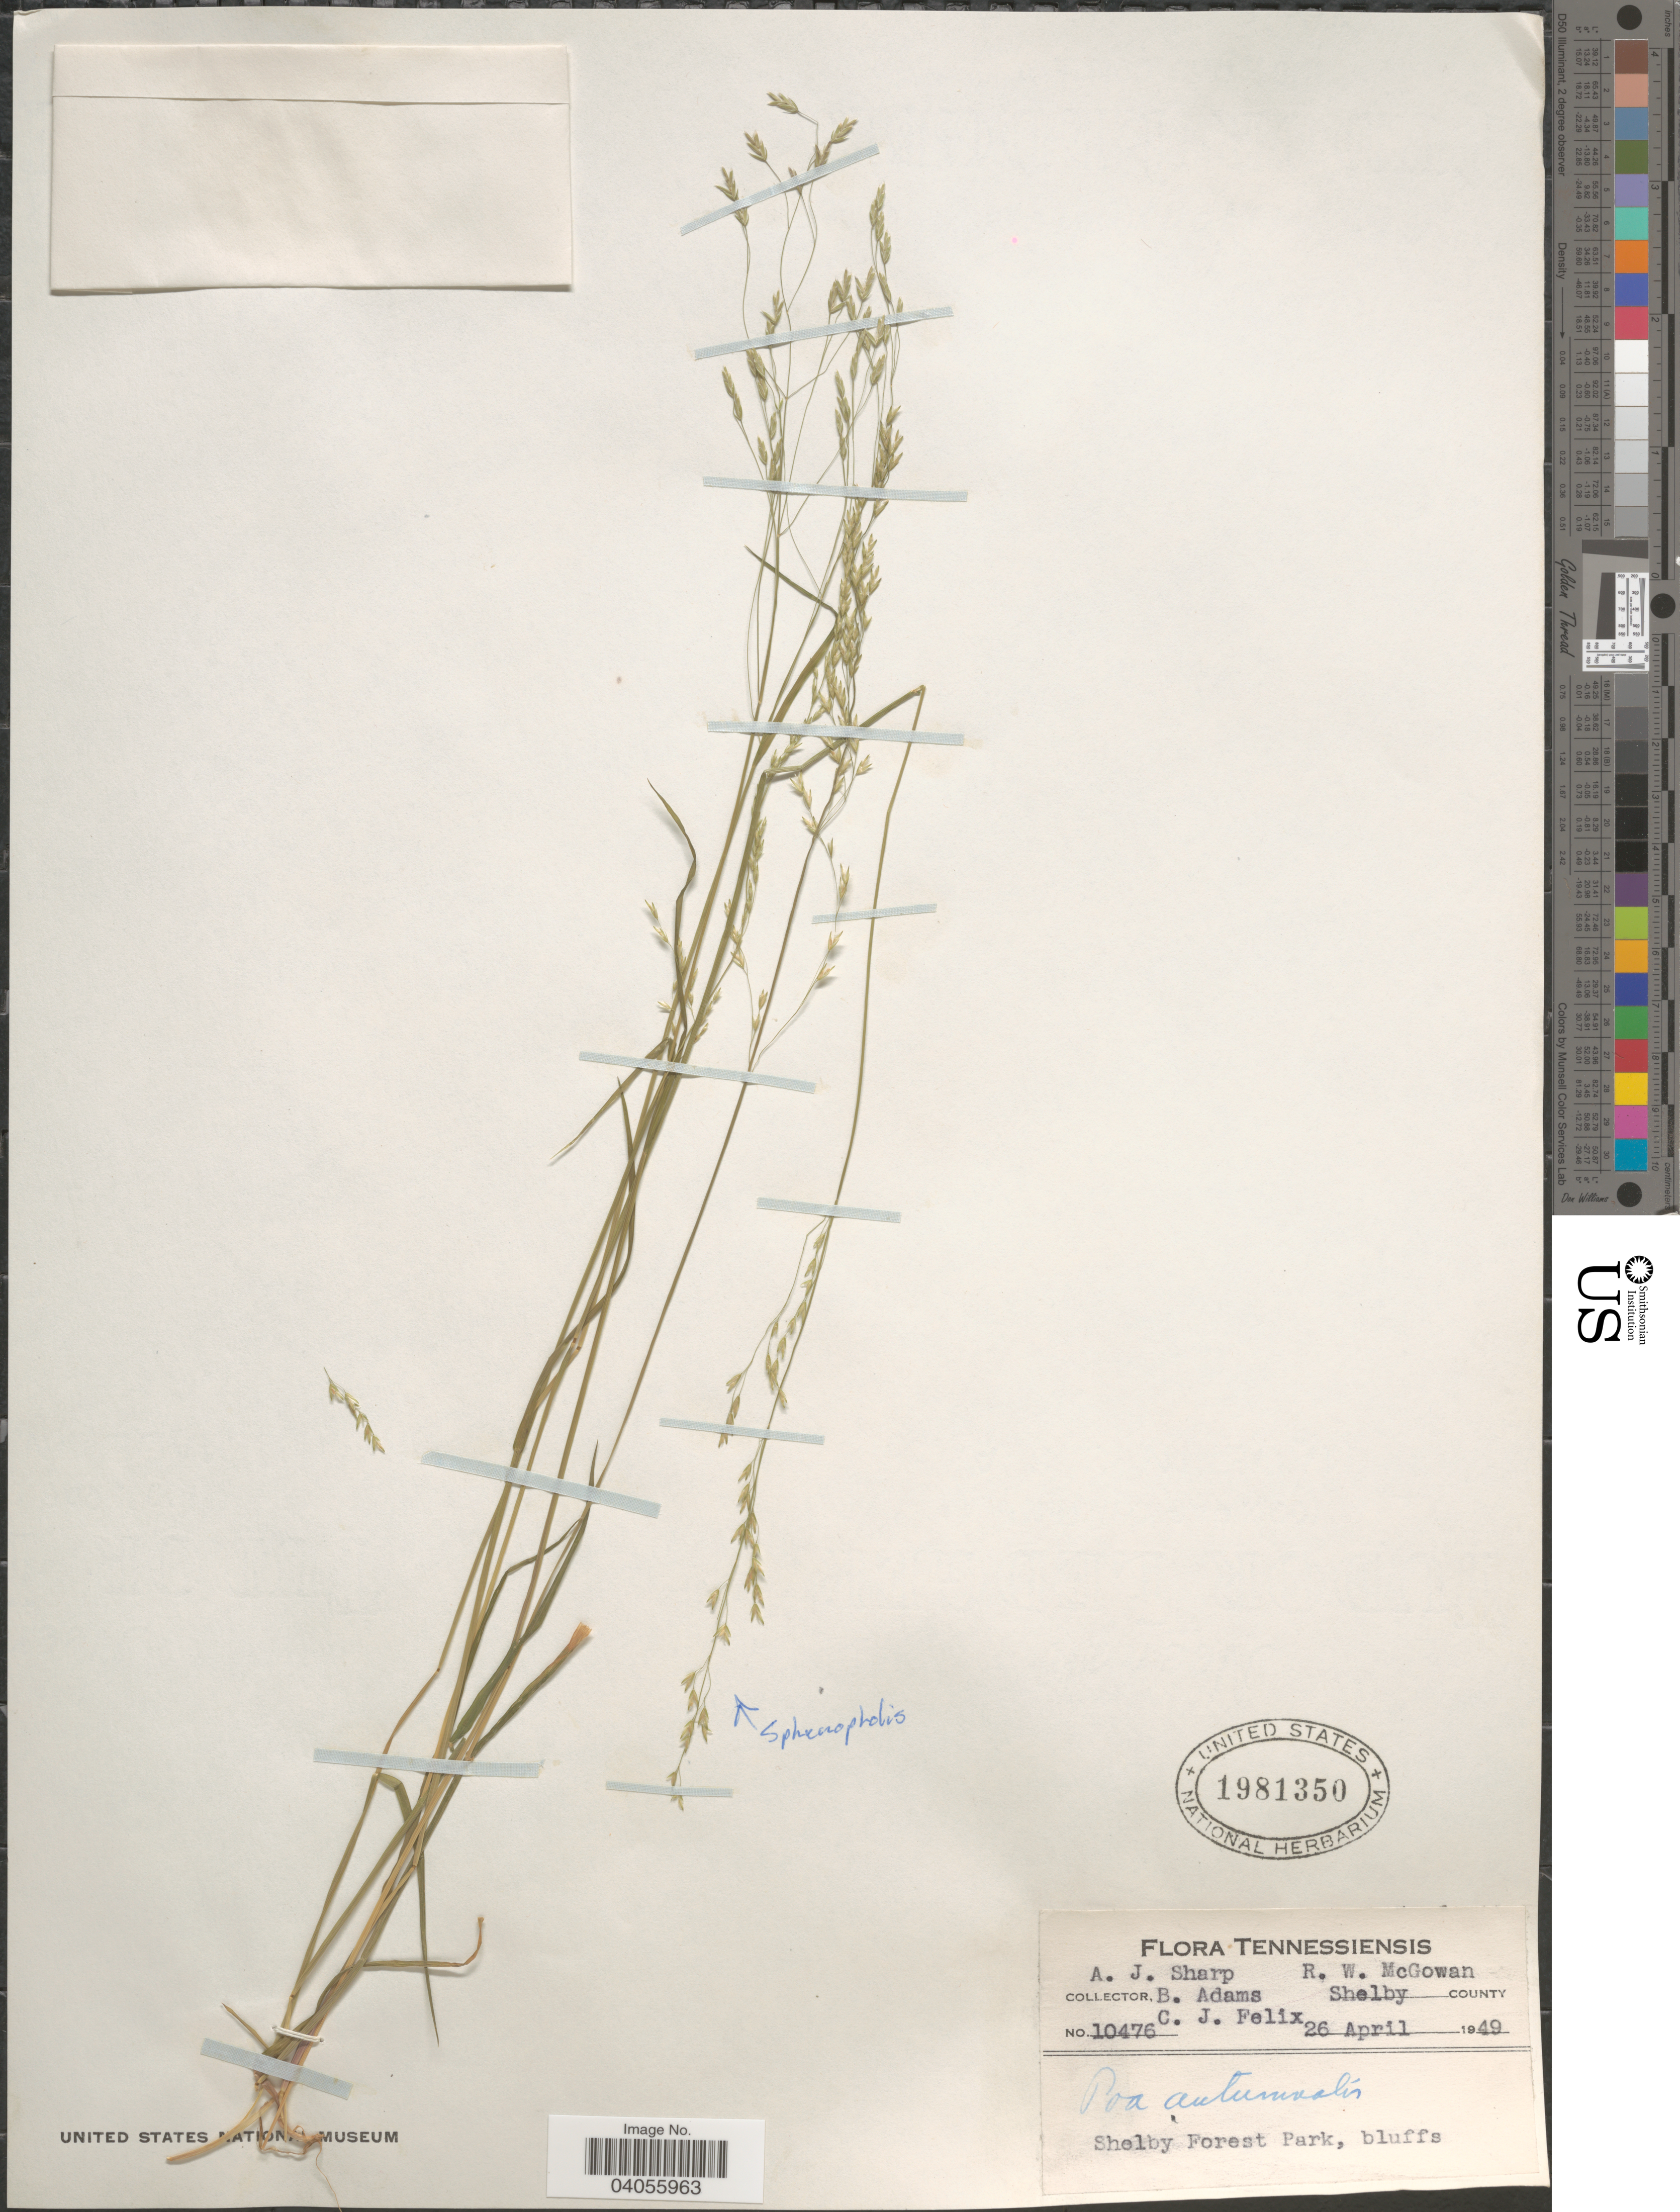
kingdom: Plantae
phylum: Tracheophyta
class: Liliopsida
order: Poales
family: Poaceae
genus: Poa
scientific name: Poa autumnalis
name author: Muhl. ex Elliott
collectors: A. J. Sharp, B. Adams & C. Felix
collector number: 10476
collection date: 1949-04-26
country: United States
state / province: Tennessee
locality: Tennessiensis. Shelby county. Shelby Forest Park, bluffs.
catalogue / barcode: US 1981350